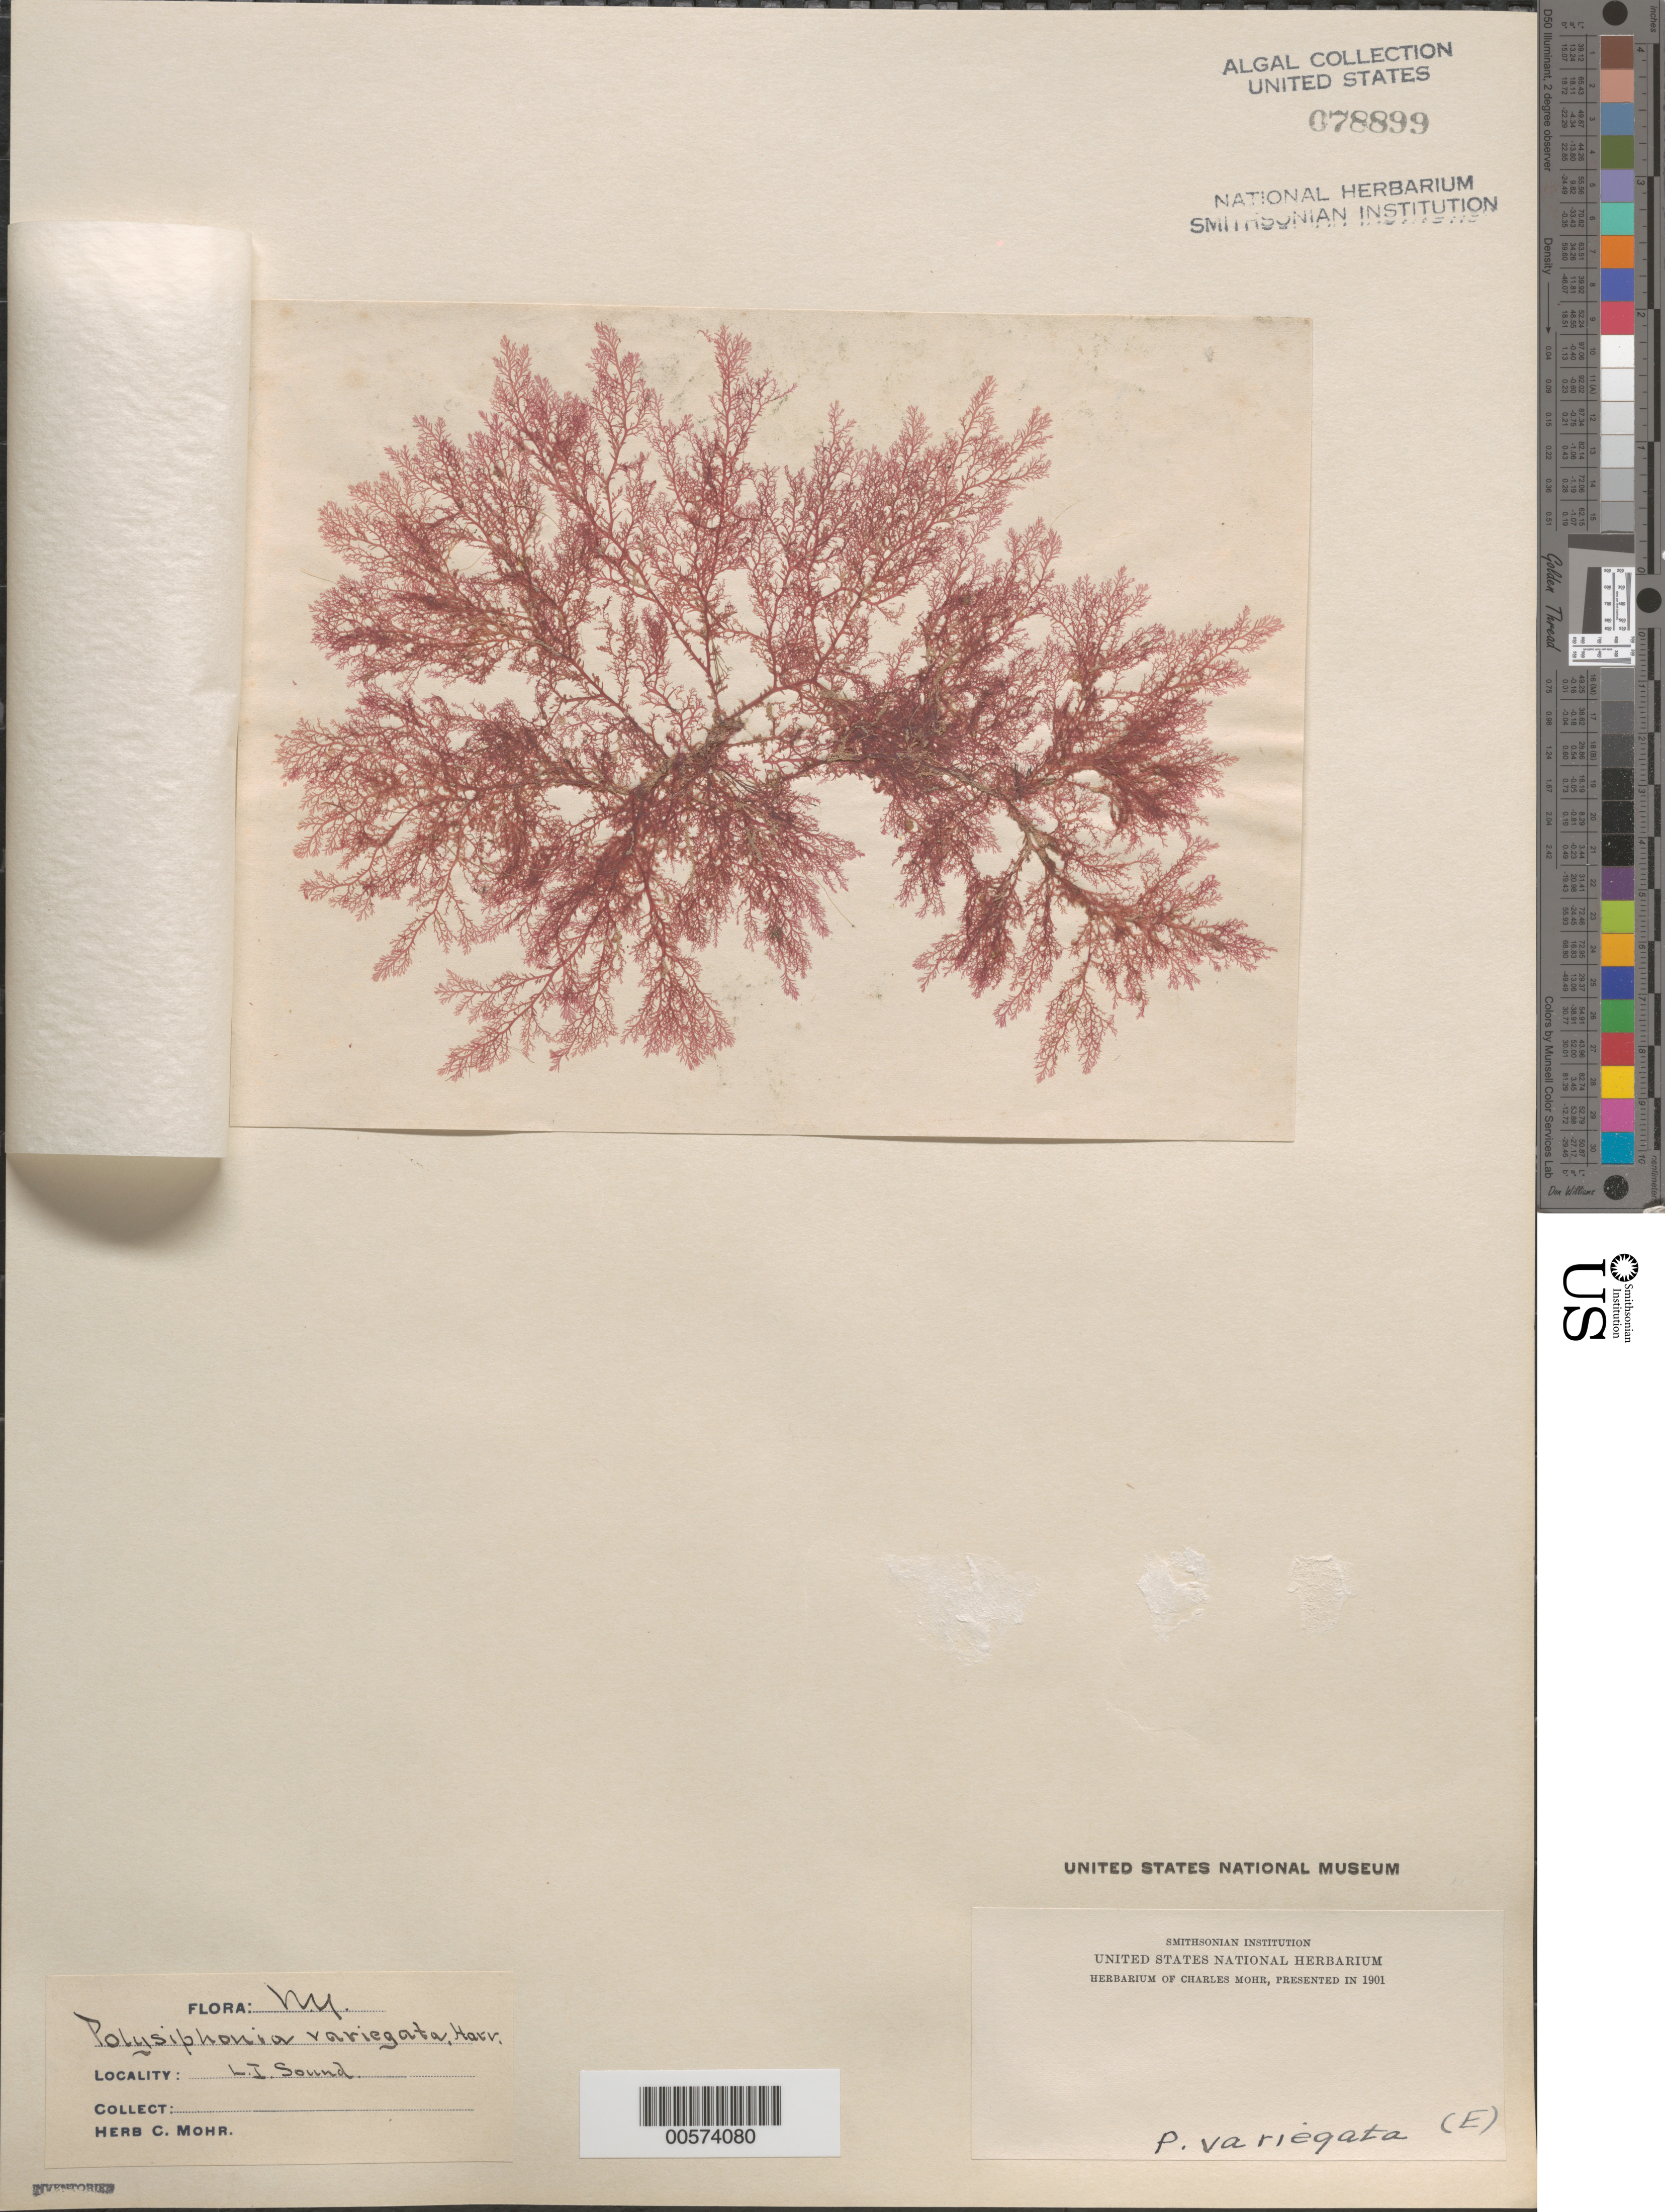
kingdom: Plantae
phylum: Rhodophyta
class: Florideophyceae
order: Ceramiales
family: Rhodomelaceae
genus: Carradoriella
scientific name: Carradoriella denudata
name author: (Dillwyn) Savoie & G.W. Saunders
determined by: Algae name updating Project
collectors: Mohr herbarium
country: United States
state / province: New York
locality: Long Island Sound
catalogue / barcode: US 78899